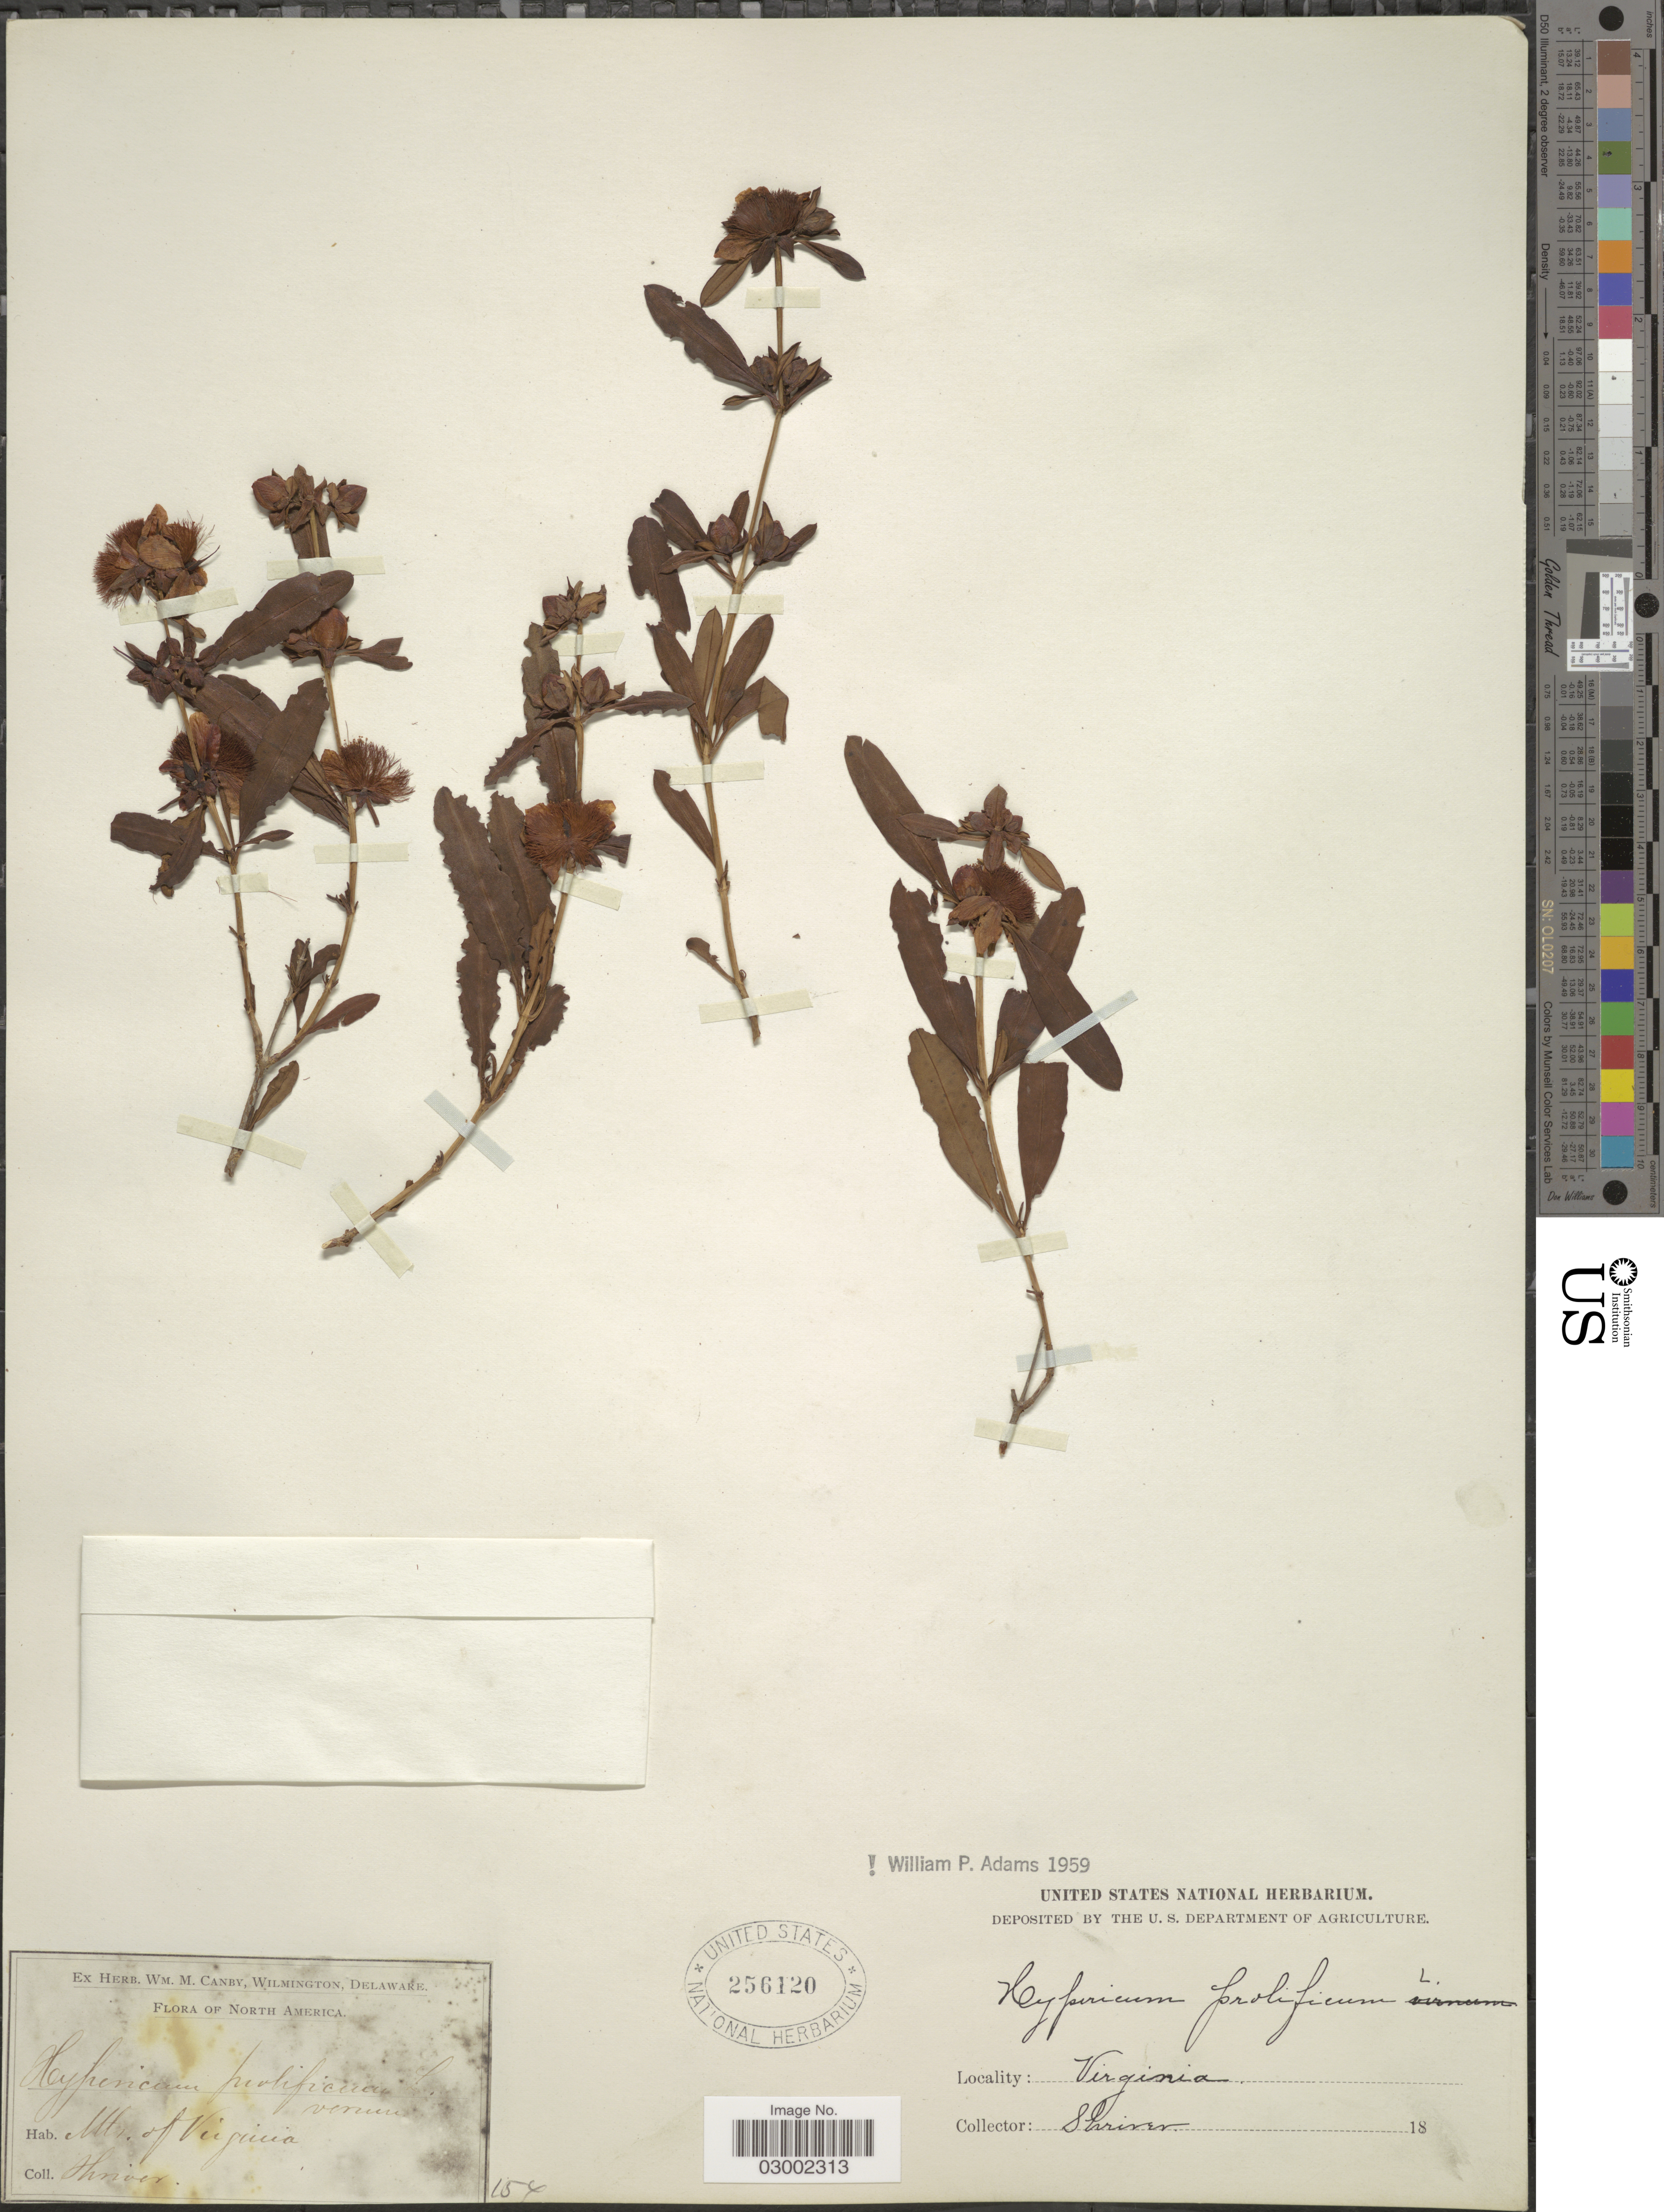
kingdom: Plantae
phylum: Tracheophyta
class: Magnoliopsida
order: Malpighiales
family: Hypericaceae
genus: Hypericum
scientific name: Hypericum prolificum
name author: L.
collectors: Shriver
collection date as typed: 18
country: United States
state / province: Virginia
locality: Mts. of Virginia.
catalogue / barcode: US 256120